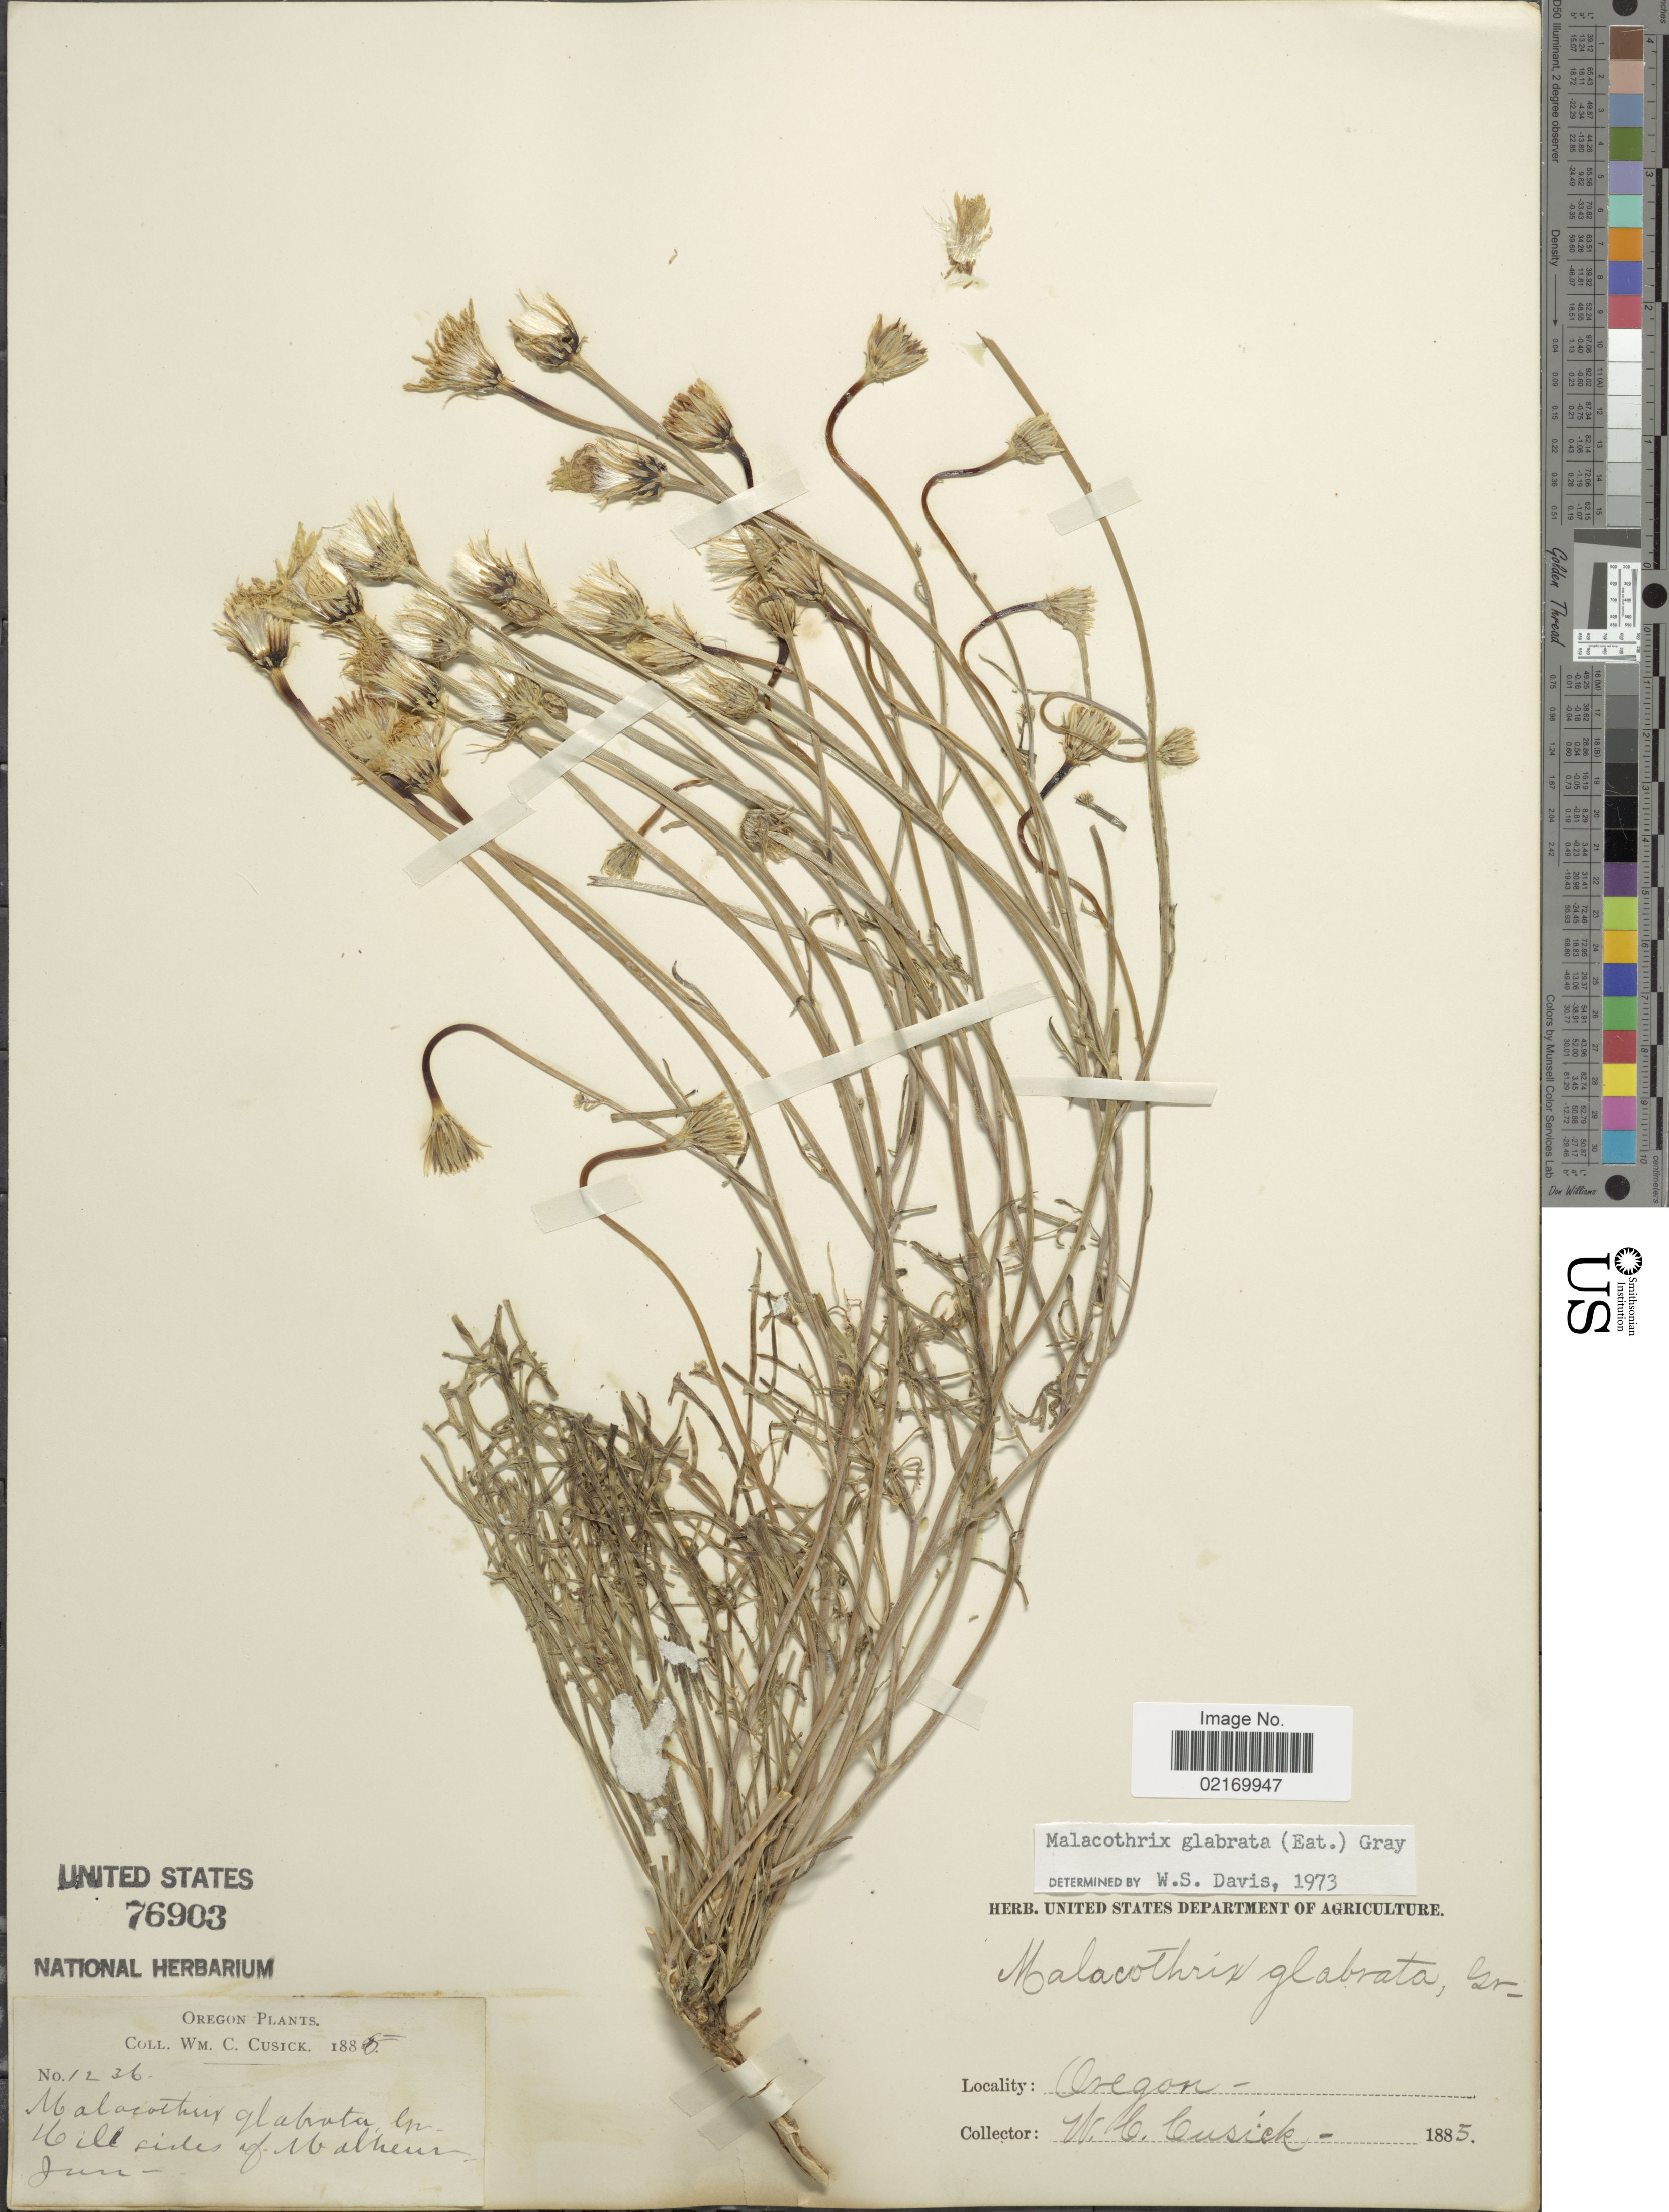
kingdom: Plantae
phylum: Tracheophyta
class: Magnoliopsida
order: Asterales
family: Asteraceae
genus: Malacothrix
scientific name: Malacothrix glabrata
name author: (A. Gray ex D.C. Eaton) A. Gray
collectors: W. C. Cusick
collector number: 1236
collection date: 1885-06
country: United States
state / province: Oregon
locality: Hill sides of Malheur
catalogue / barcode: US 76903